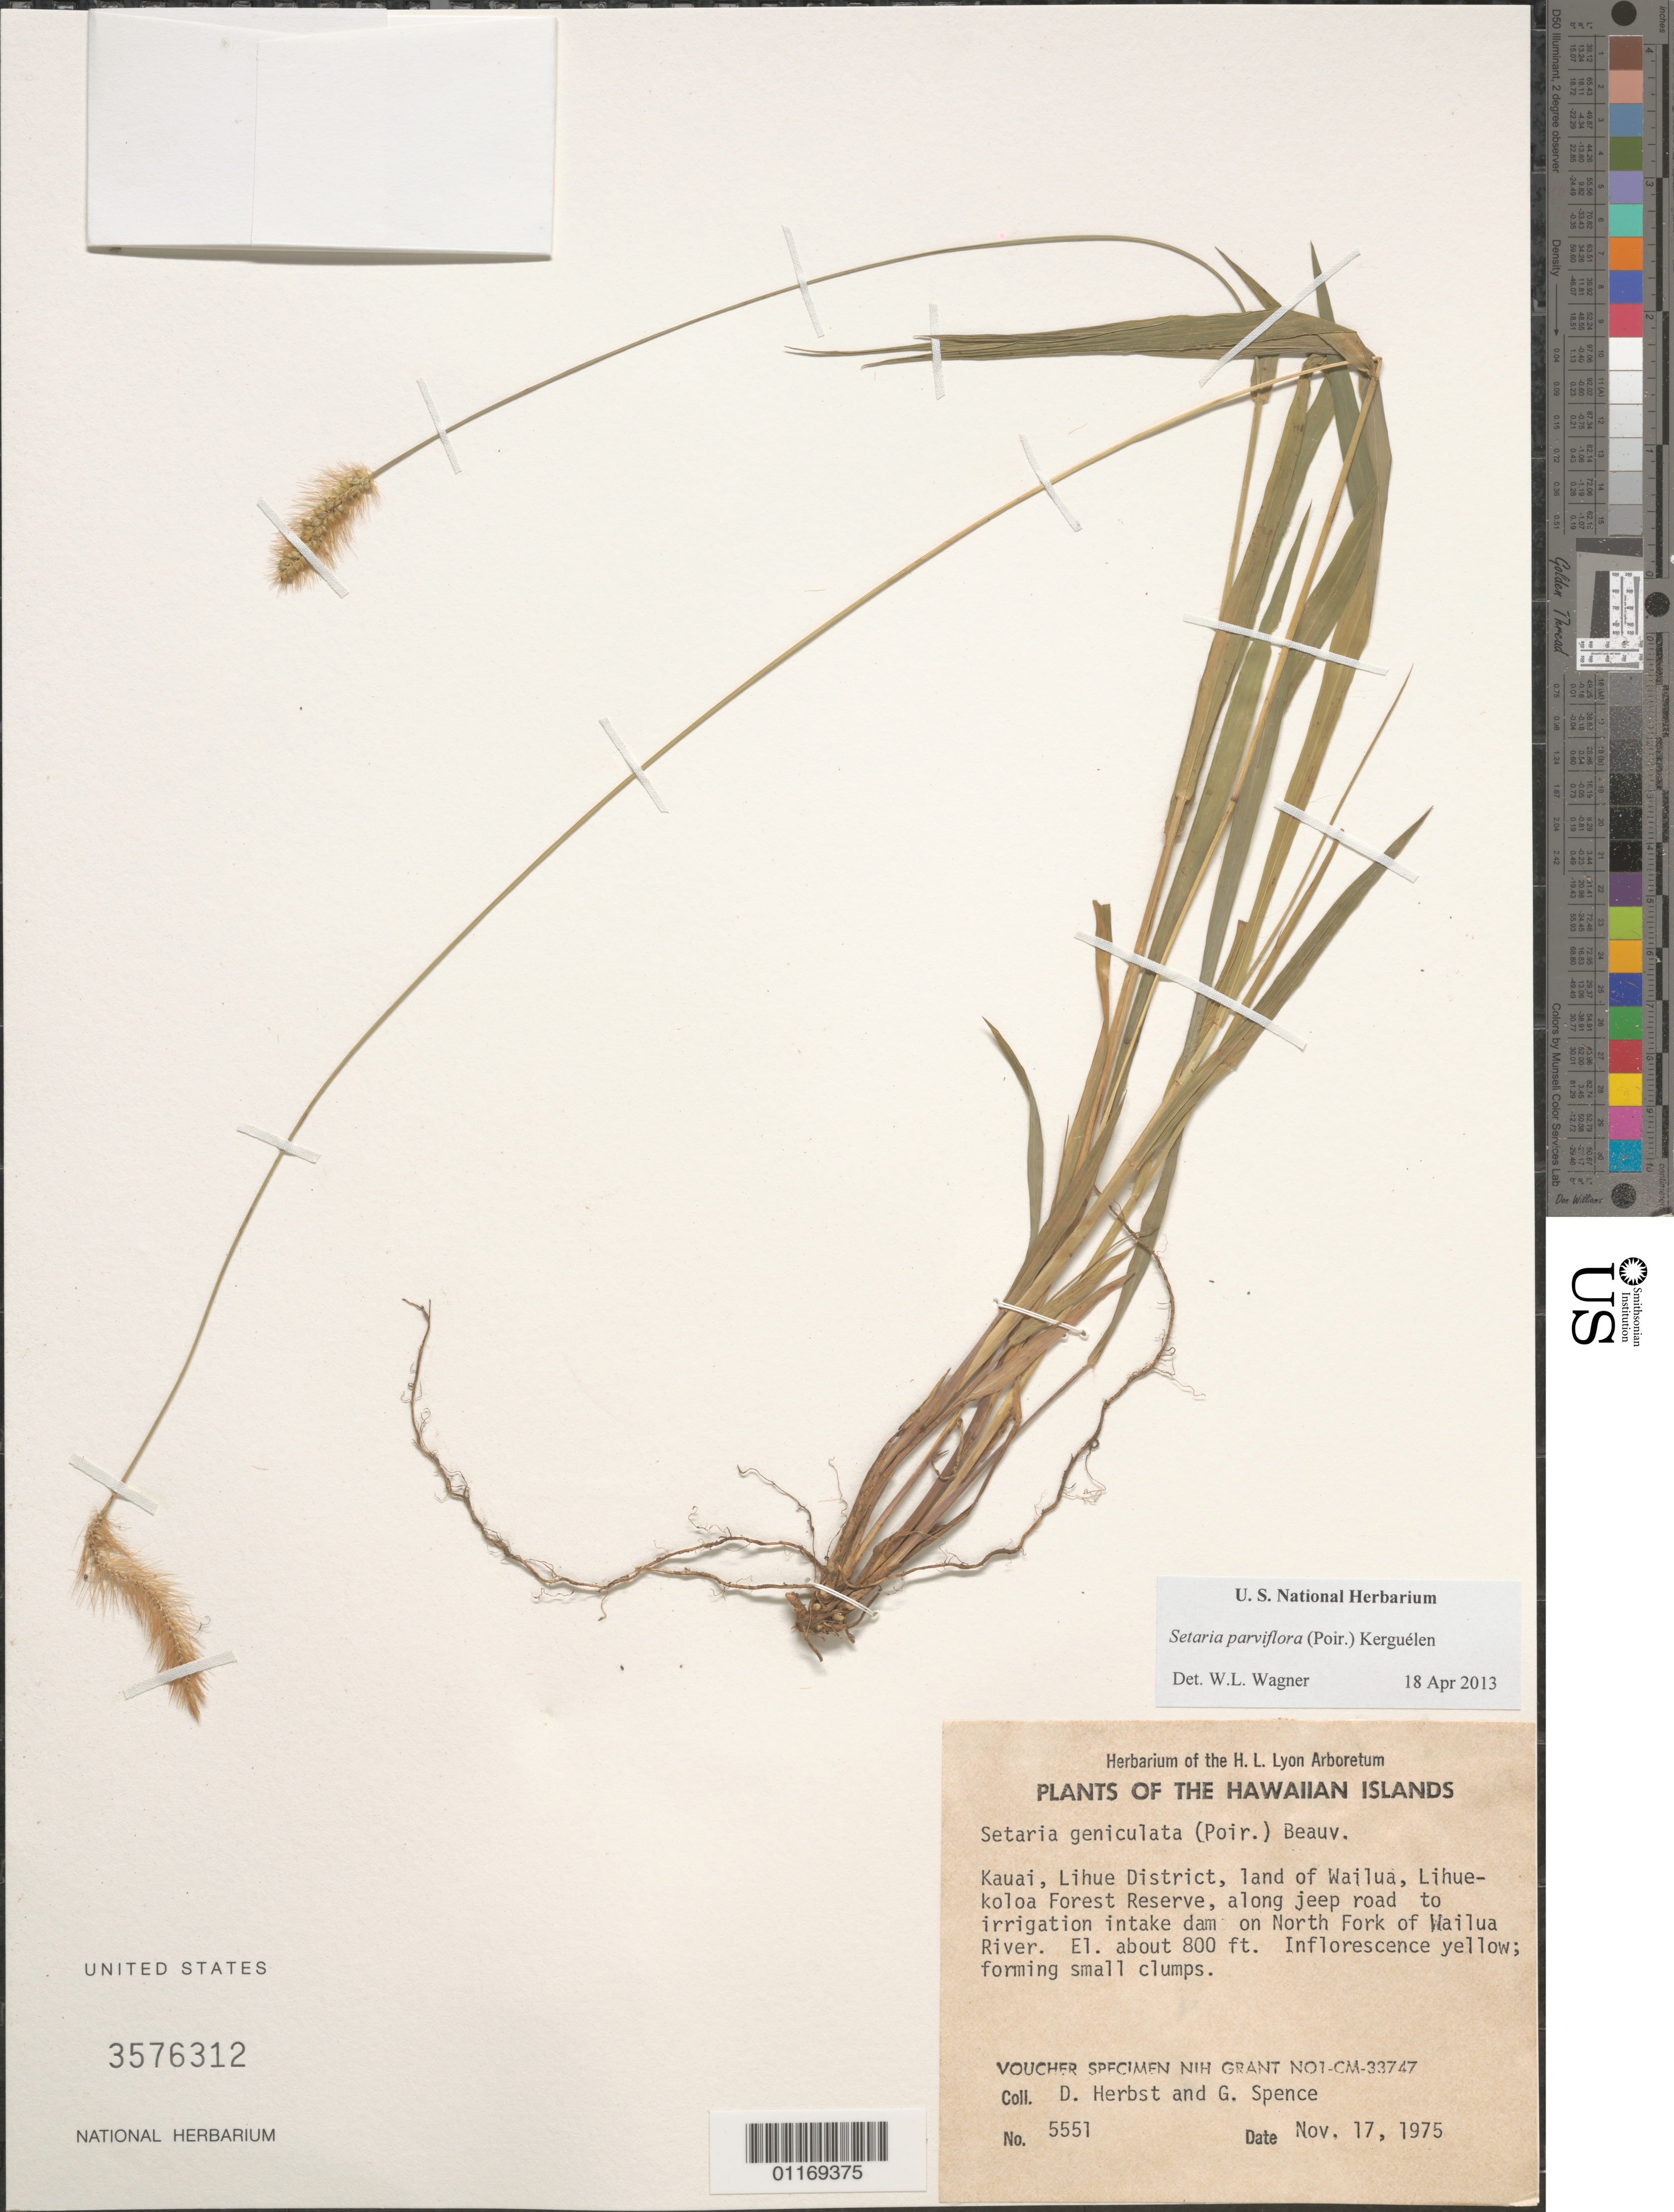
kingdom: Plantae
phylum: Tracheophyta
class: Liliopsida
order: Poales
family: Poaceae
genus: Setaria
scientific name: Setaria parviflora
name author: (Poir.) Kerguélen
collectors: D. R. Herbst & G. Spence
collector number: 5551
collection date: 1975-11-17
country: United States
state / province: Hawaii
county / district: Kauai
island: Kaua'i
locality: Lihue District, land of Wailua, Lihue-koloa Forest Reserve, along jeep road to irrigation intake dam on North Fork of Wailua River.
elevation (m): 244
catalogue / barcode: US 3576312